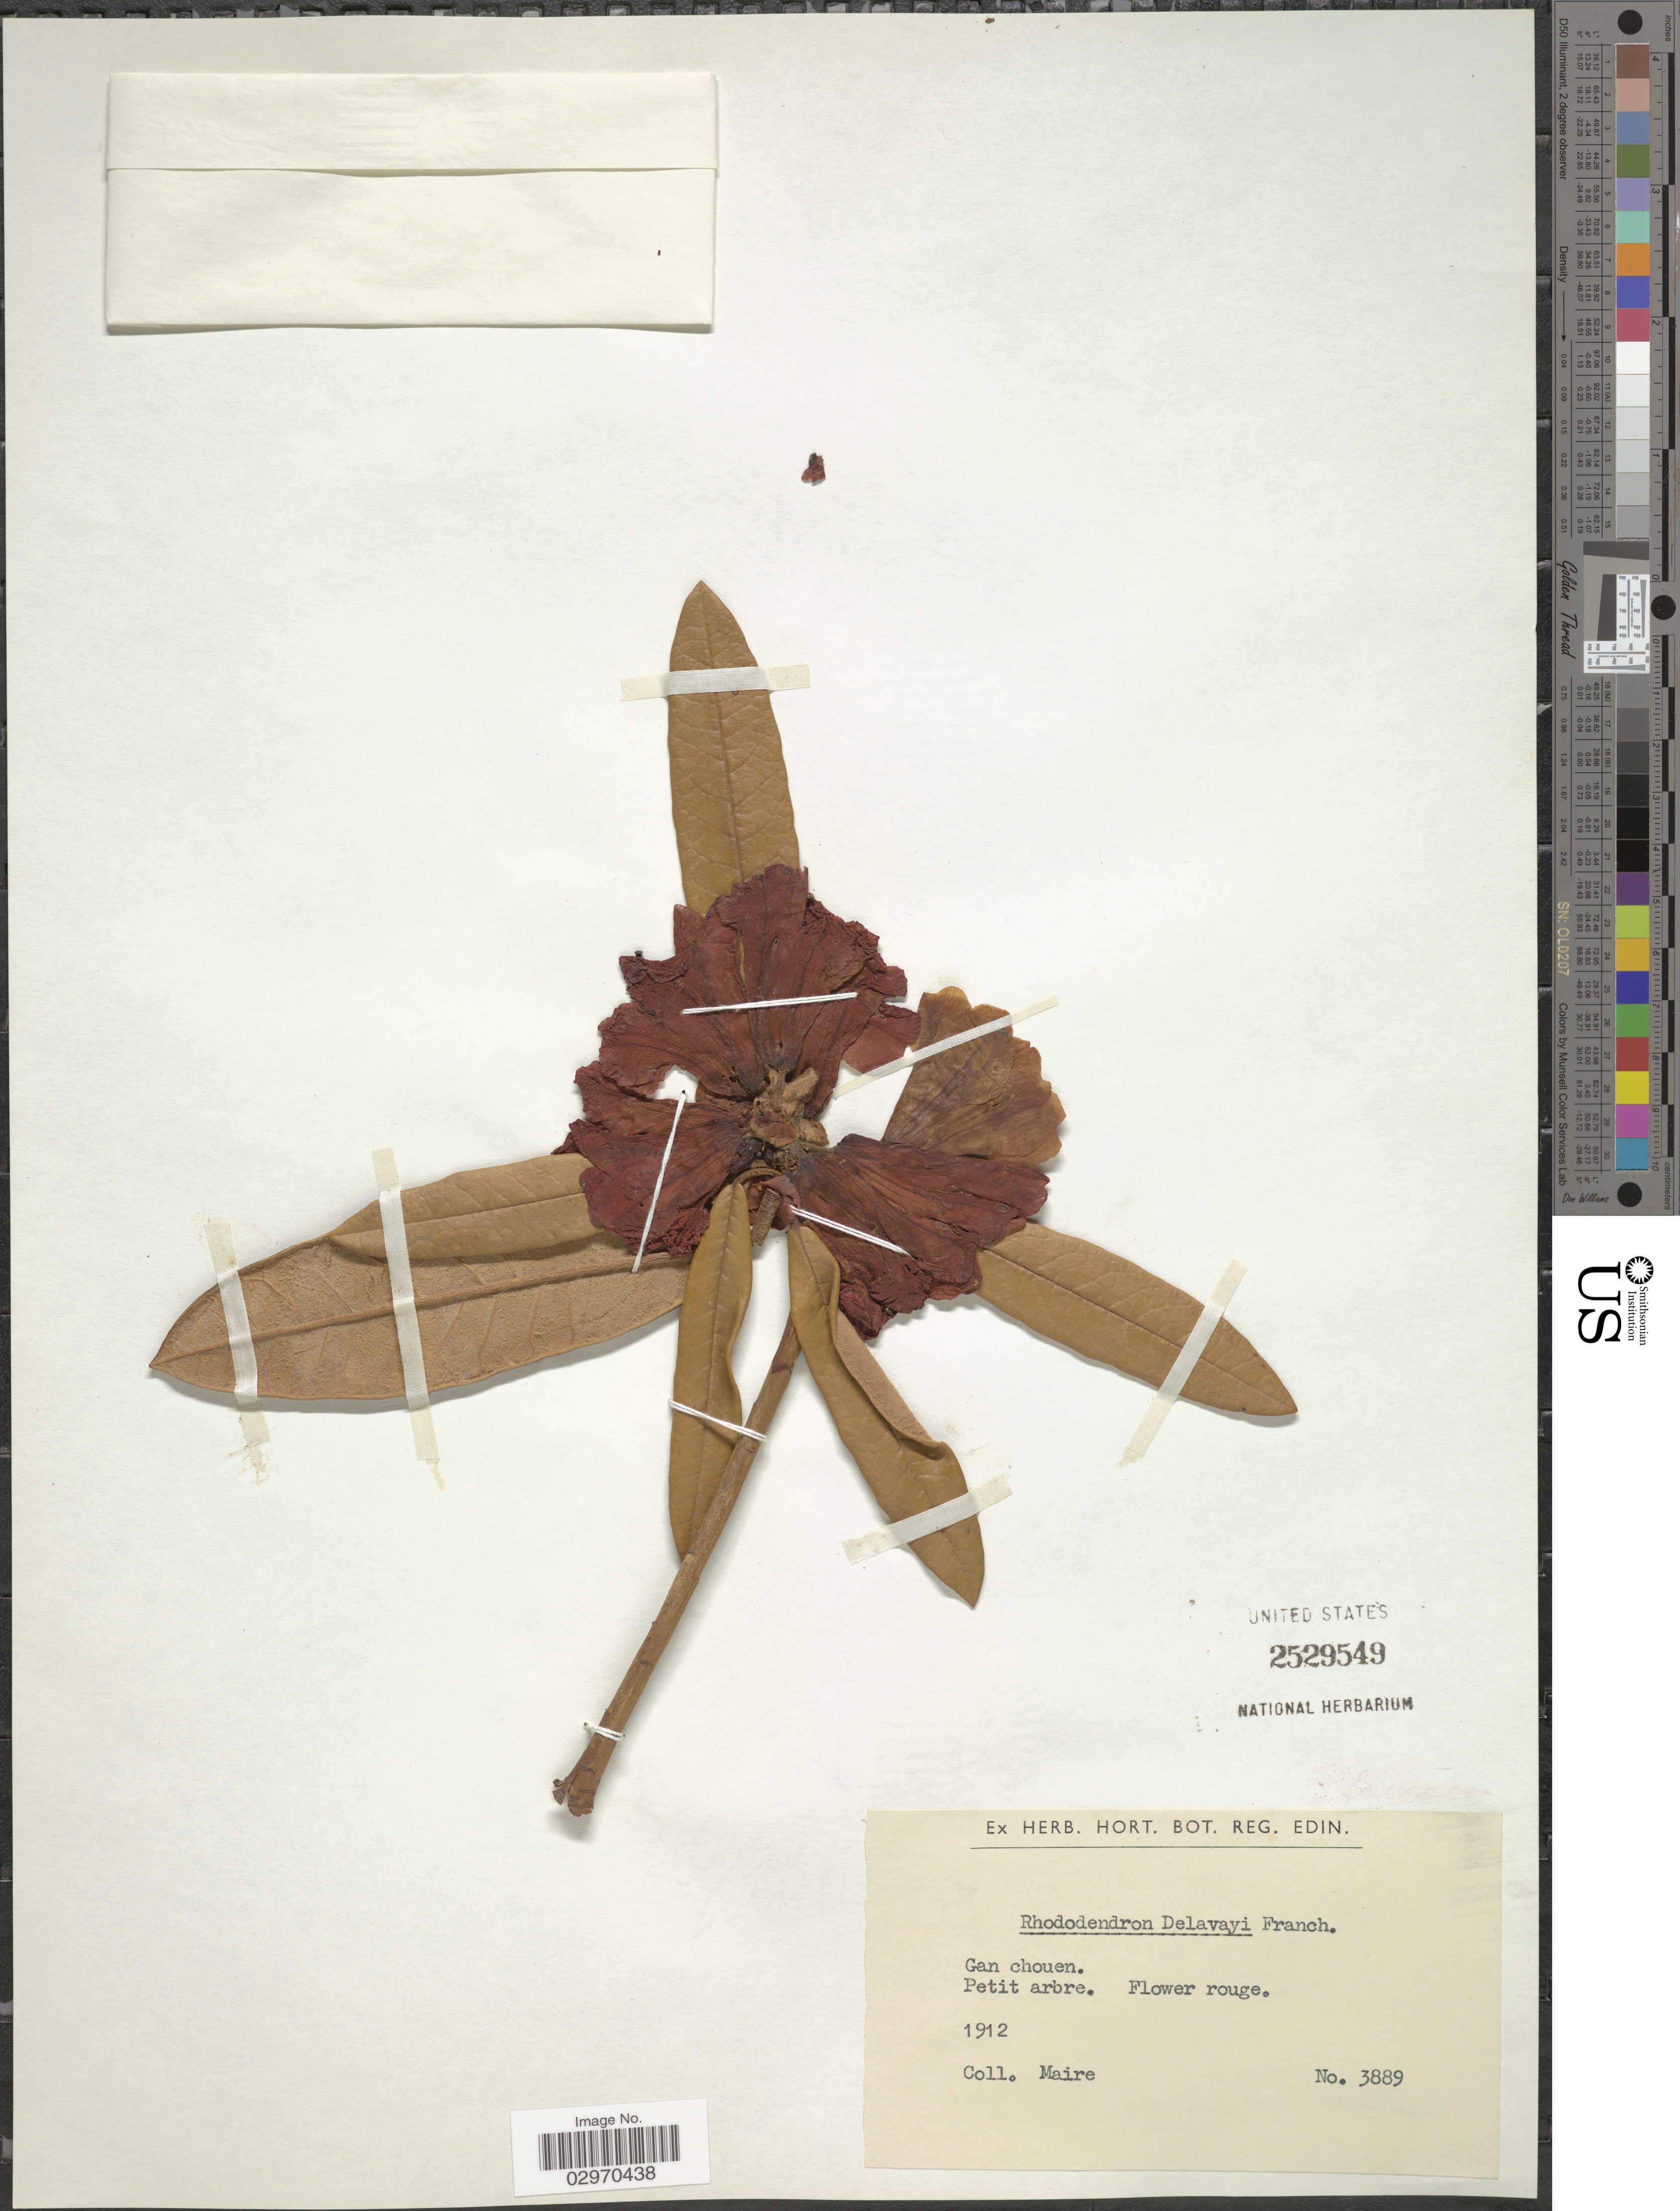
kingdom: Plantae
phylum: Tracheophyta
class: Magnoliopsida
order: Ericales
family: Ericaceae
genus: Rhododendron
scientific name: Rhododendron delavayi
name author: Franch.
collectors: Maire, --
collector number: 3889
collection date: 1912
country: China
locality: Gan chouen. Petit arbre.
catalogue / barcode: US 2529549